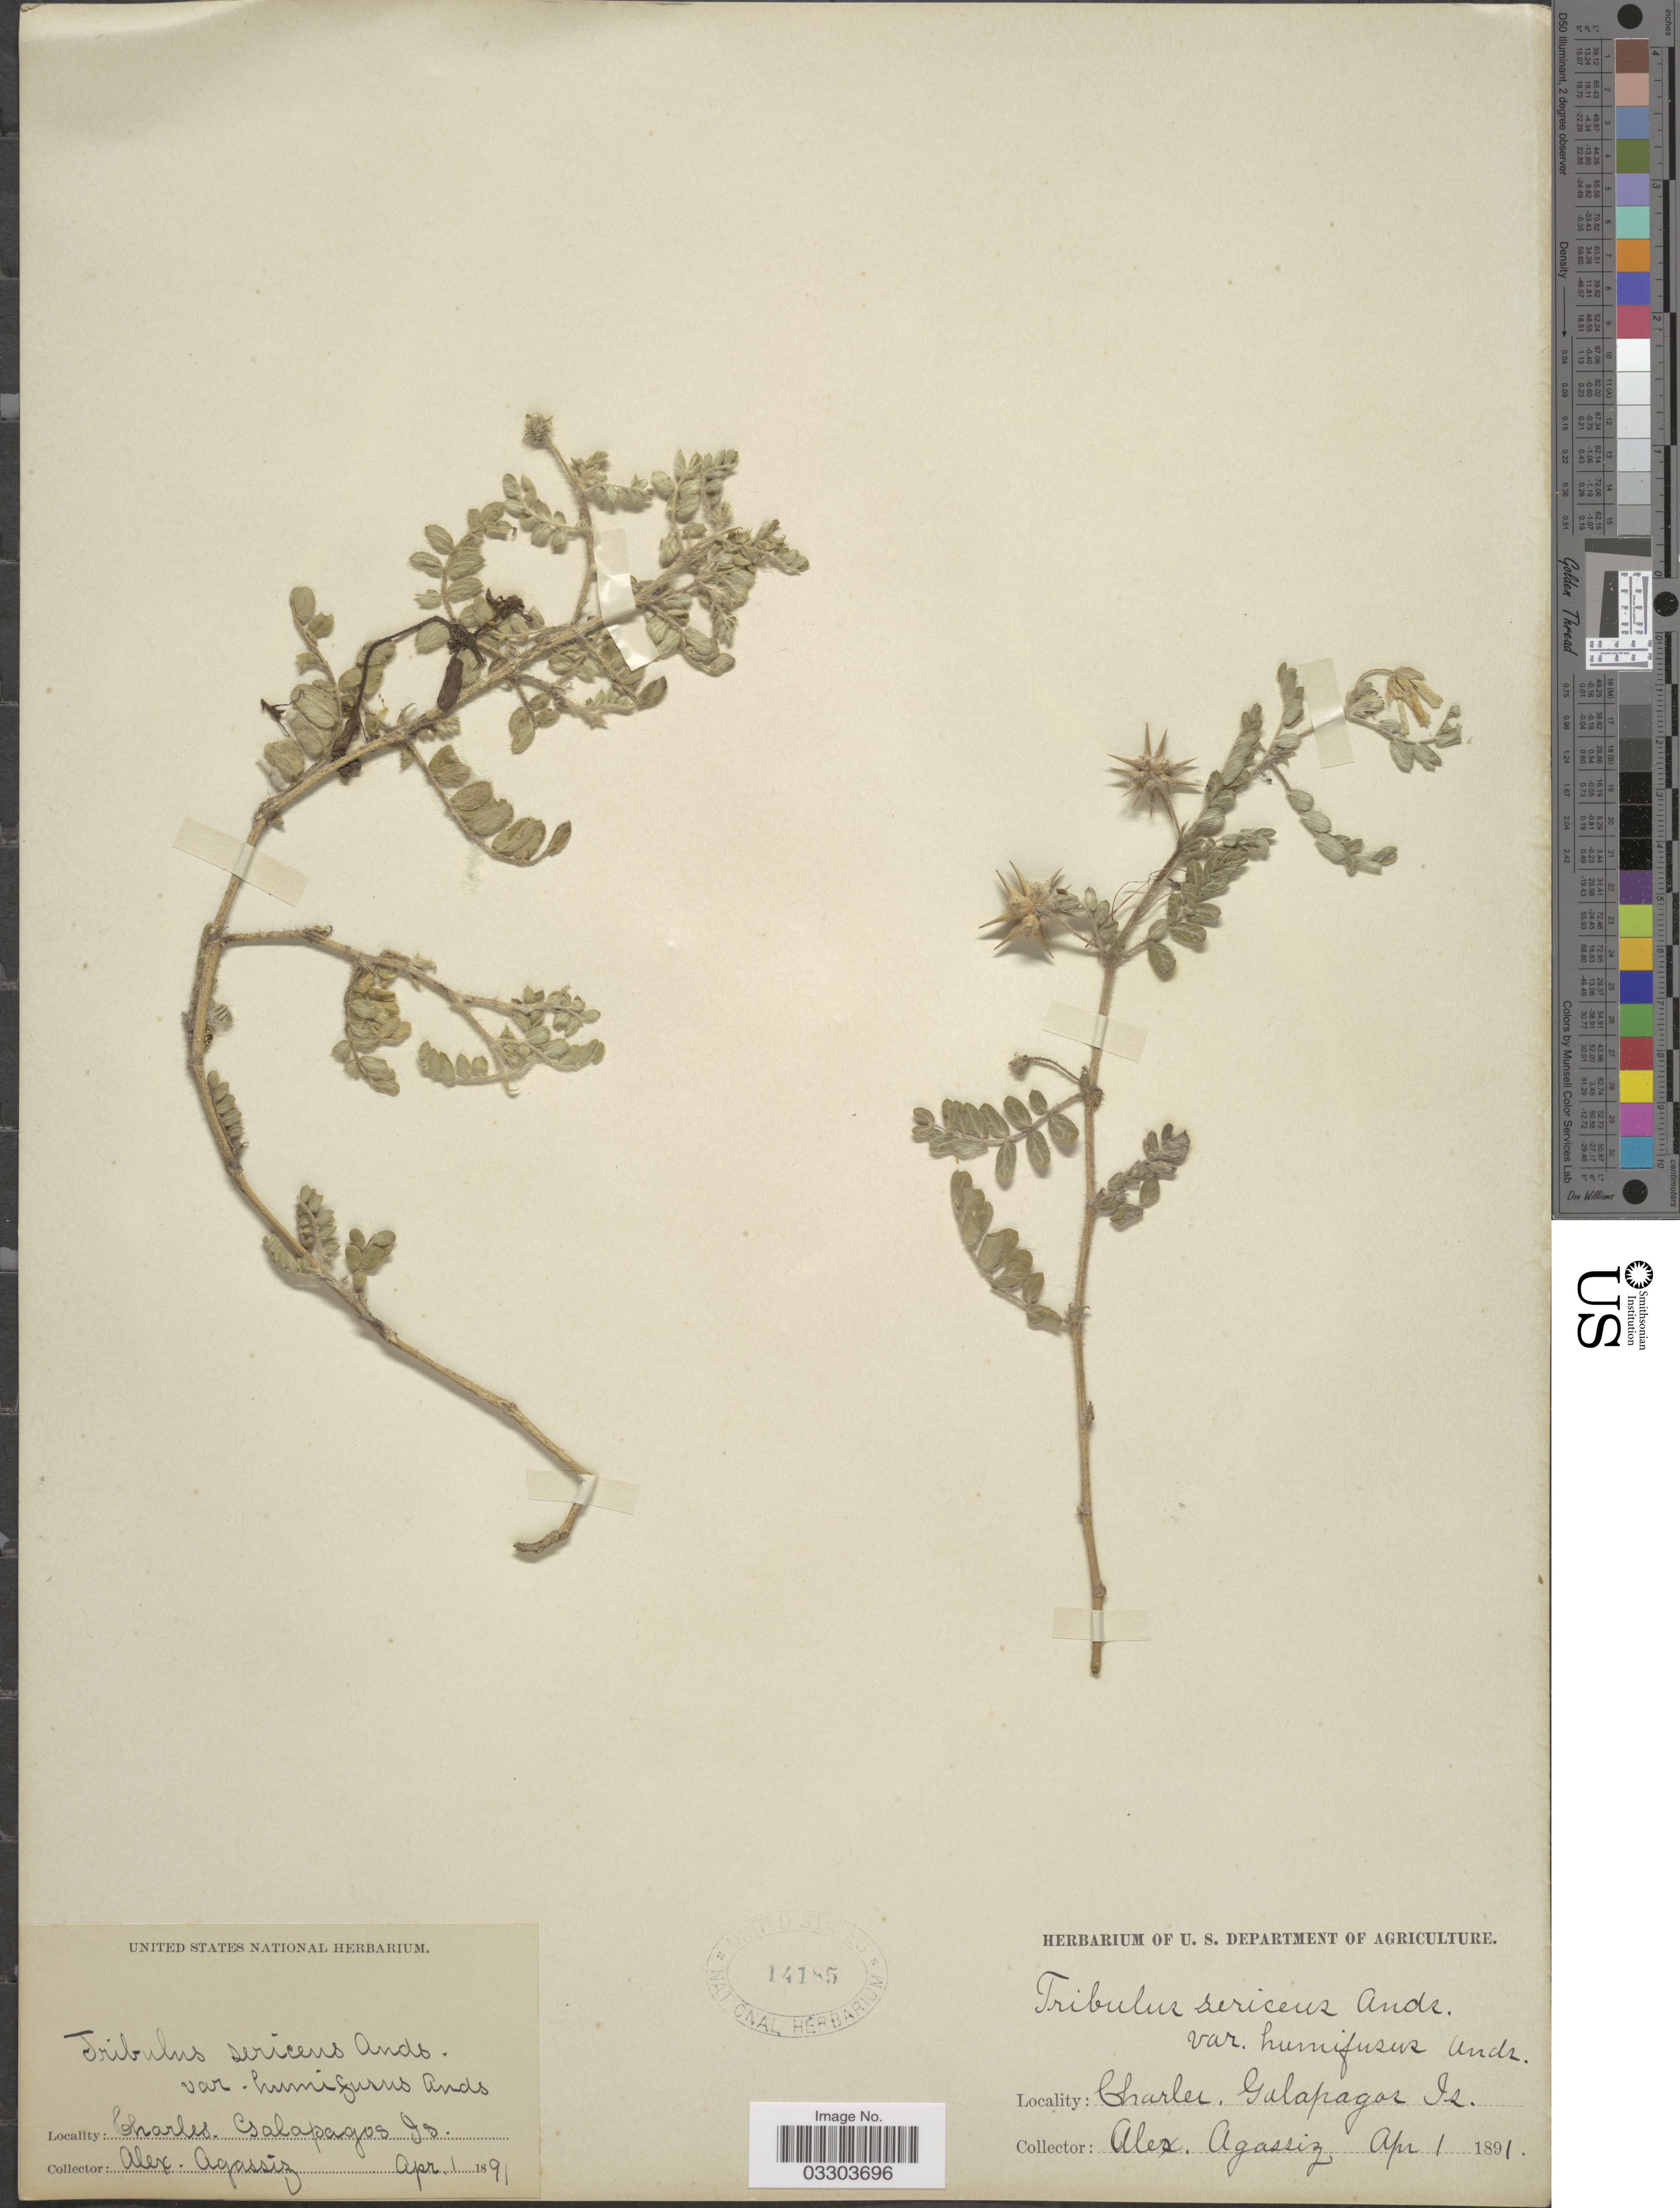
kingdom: Plantae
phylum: Tracheophyta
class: Magnoliopsida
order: Zygophyllales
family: Zygophyllaceae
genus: Tribulus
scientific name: Tribulus cistoides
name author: L.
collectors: A. E. Agassiz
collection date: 1891-04-01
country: Ecuador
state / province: Colón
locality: Charles. Galapagos Is.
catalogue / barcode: US 14185